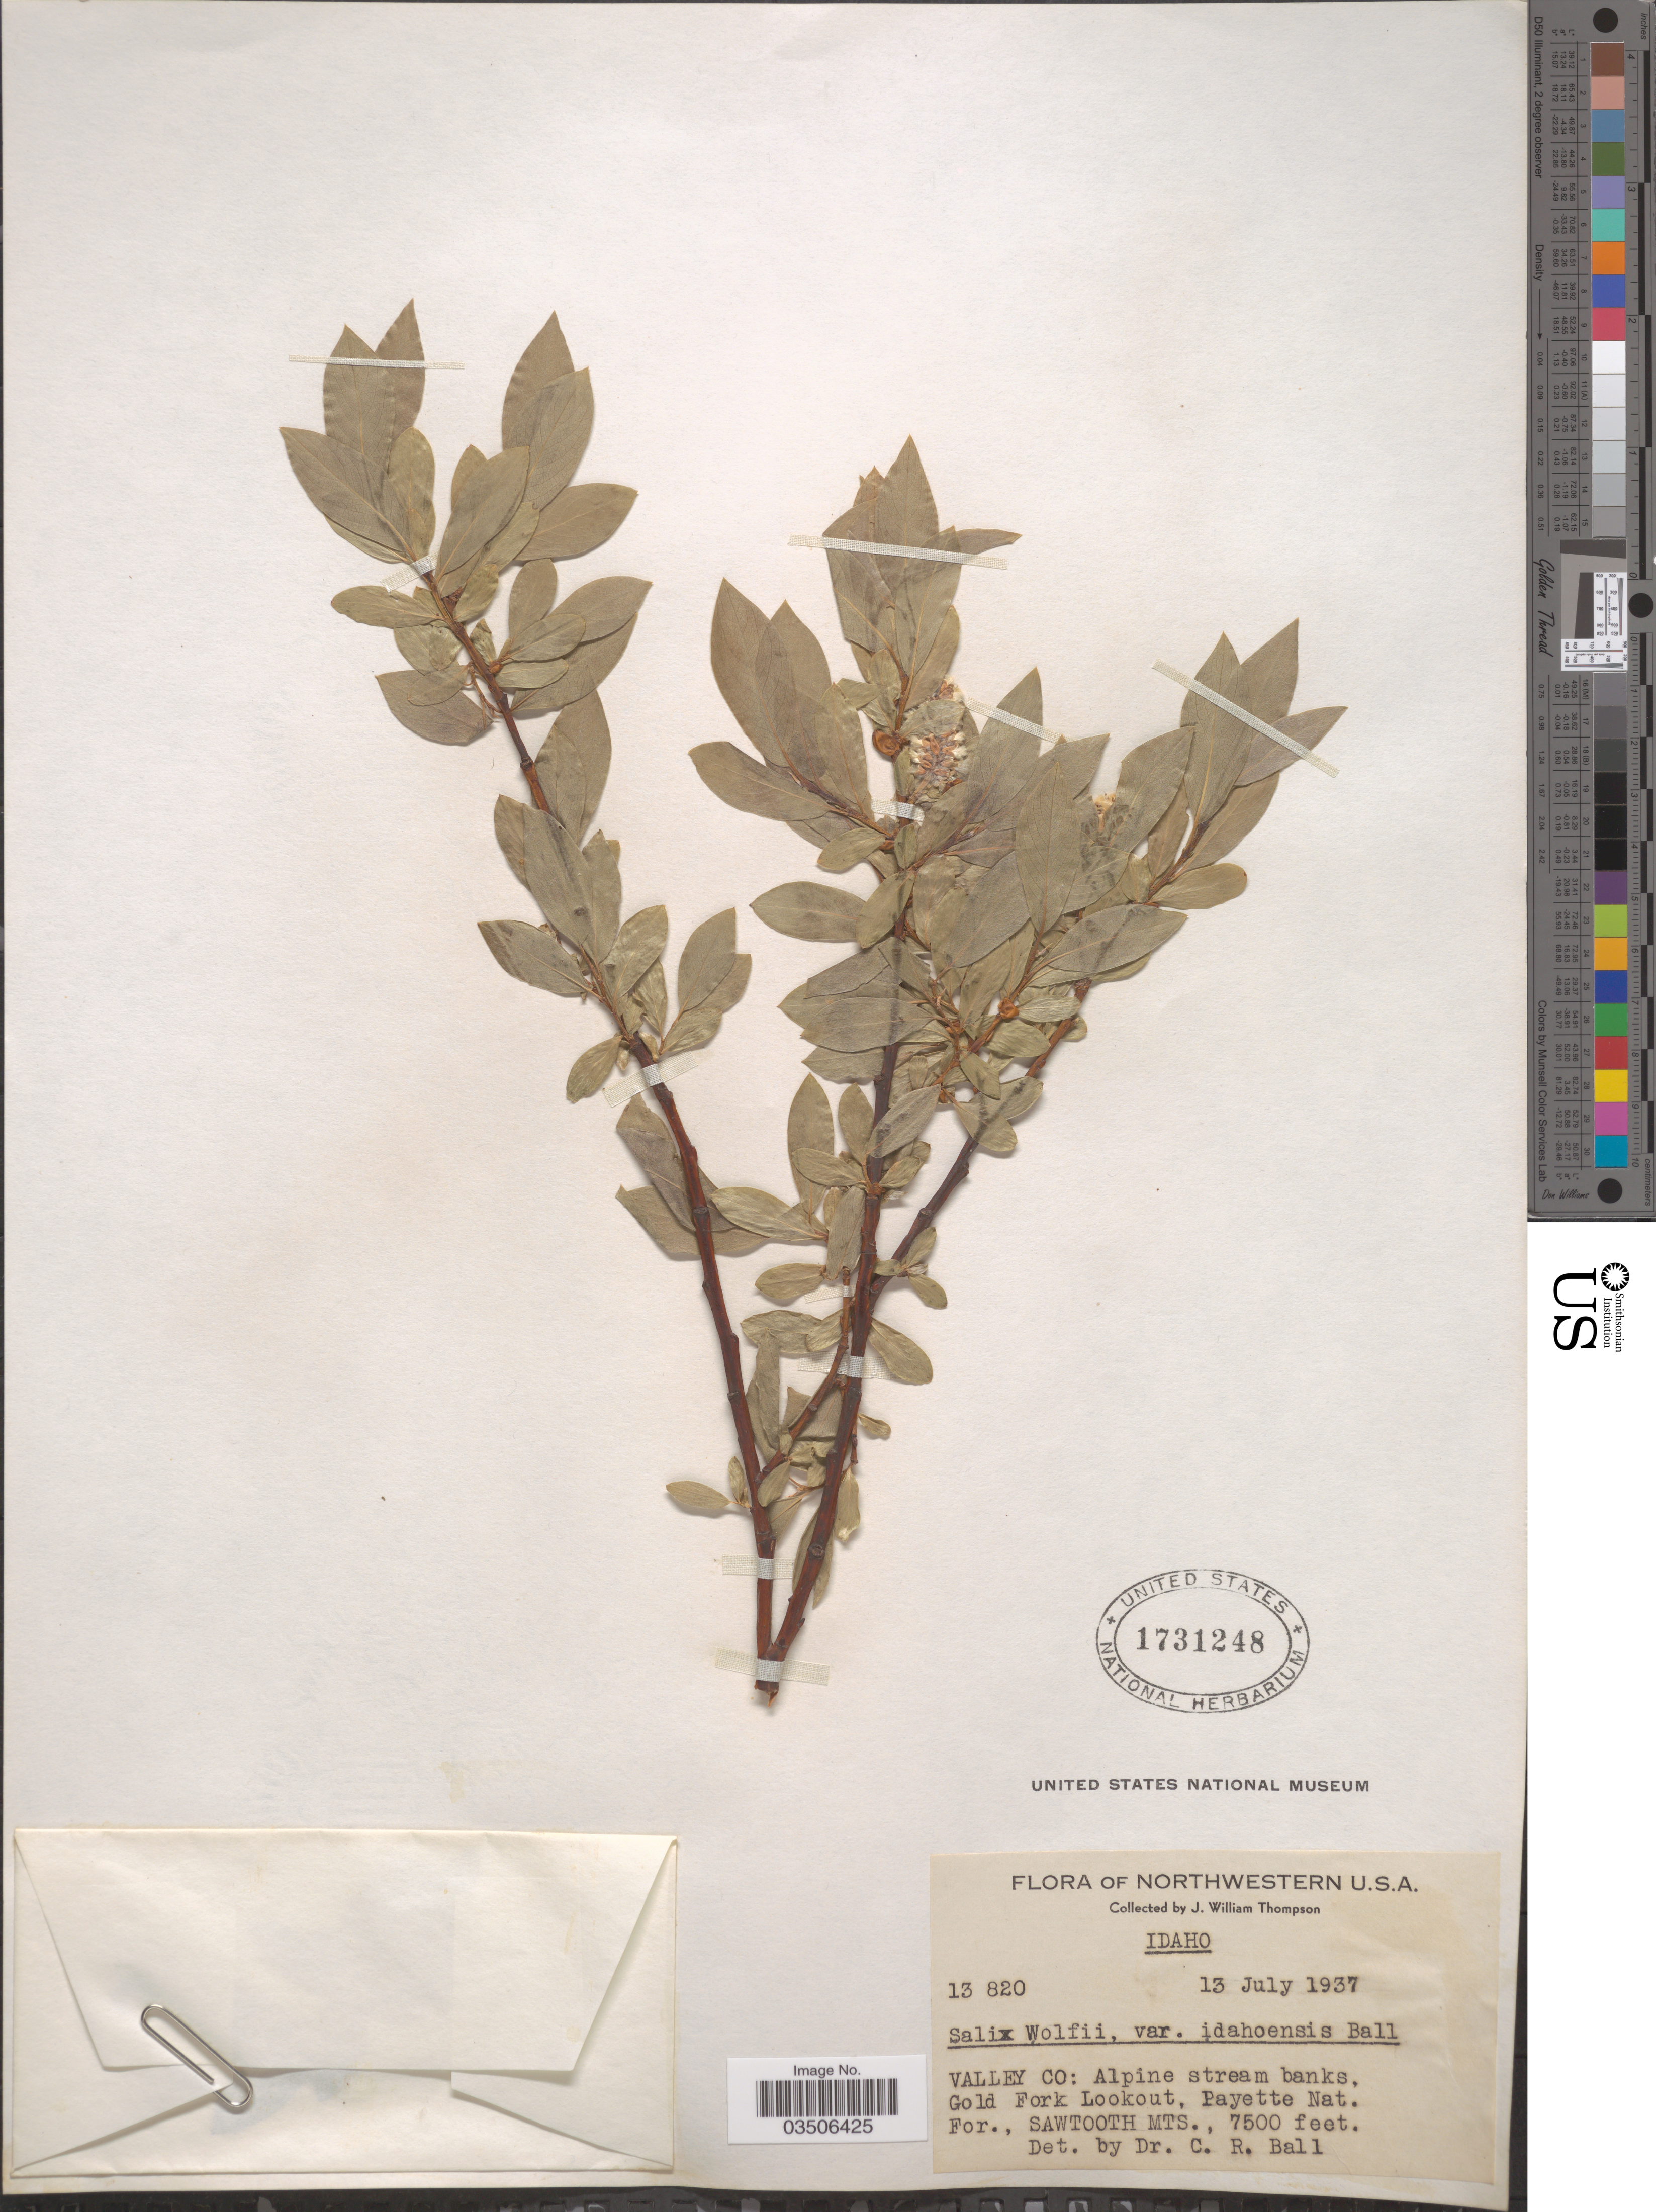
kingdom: Plantae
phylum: Tracheophyta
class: Magnoliopsida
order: Malpighiales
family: Salicaceae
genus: Salix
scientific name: Salix wolfii var. idahoensis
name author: C.R. Ball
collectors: J. W. Thompson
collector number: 13820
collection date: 1937-07-13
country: United States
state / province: Idaho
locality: Valley Co: Alpine stream banks, Gold Fork Lookout, Payette Nat. For., Sawtooth Mts.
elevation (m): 2286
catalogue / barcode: US 1731248